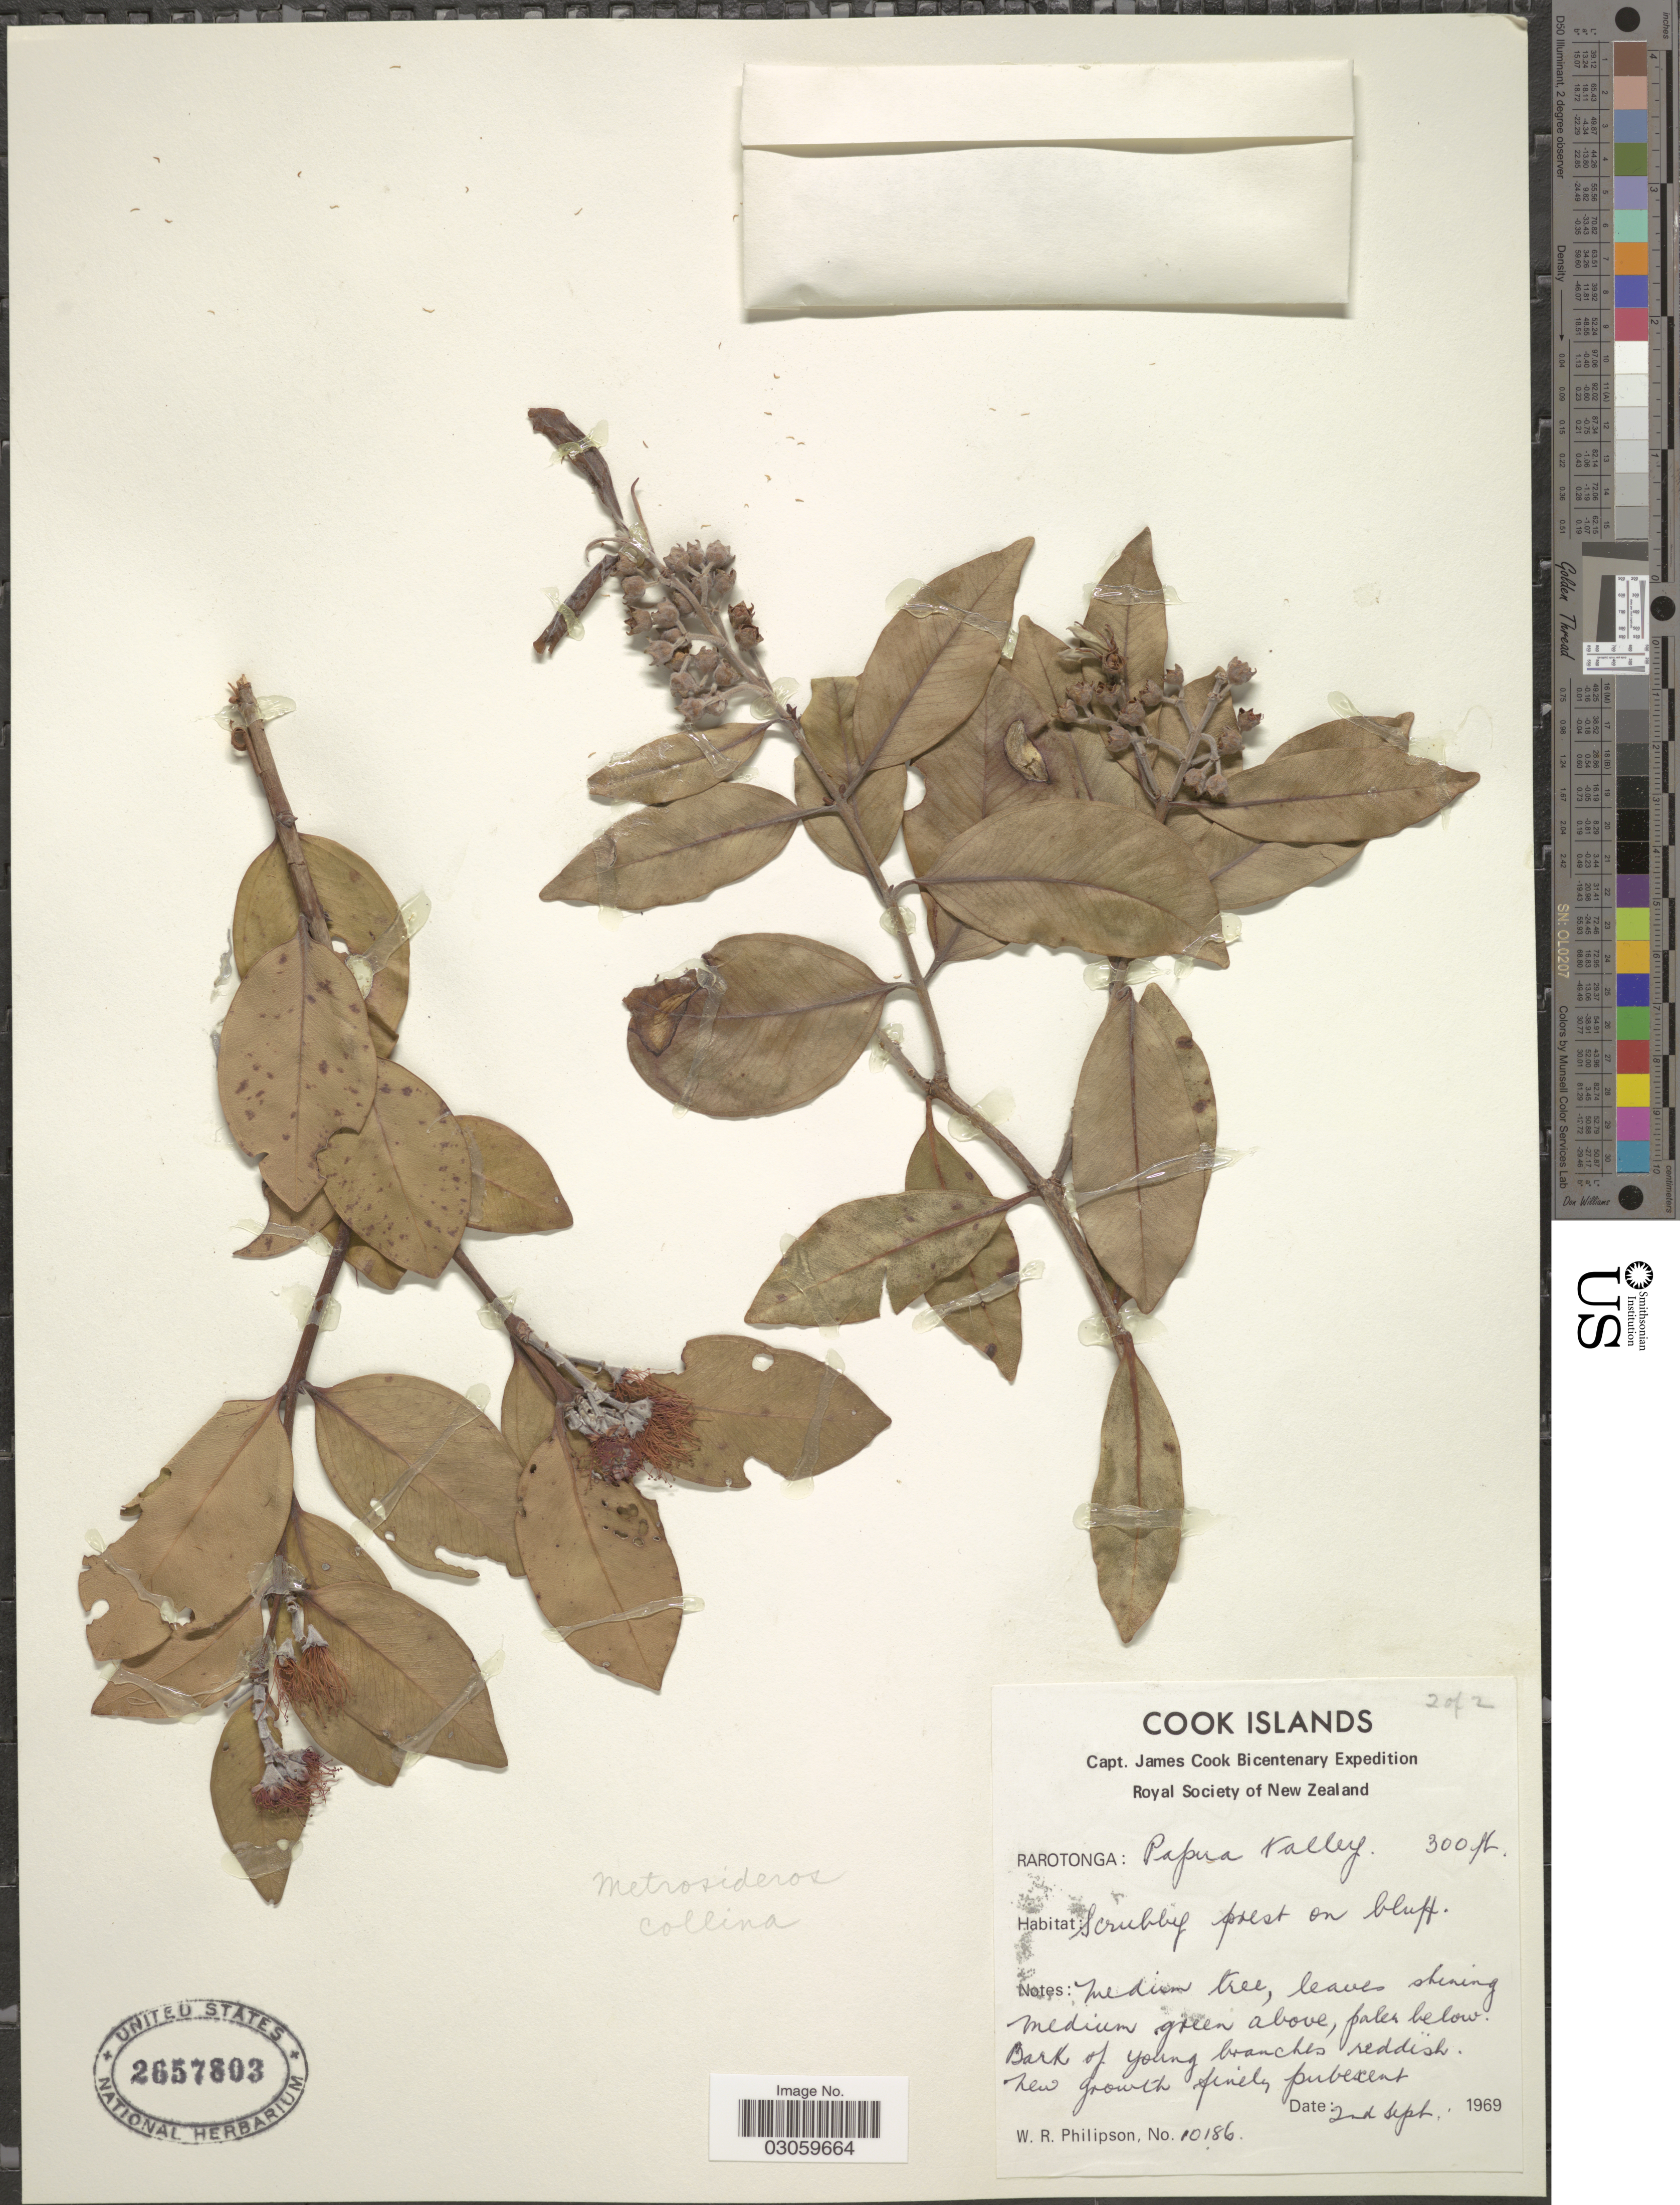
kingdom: Plantae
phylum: Tracheophyta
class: Magnoliopsida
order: Myrtales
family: Myrtaceae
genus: Metrosideros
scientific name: Metrosideros collina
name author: (J.R. Forst. & G. Forst.) A. Gray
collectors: W. R. Philipson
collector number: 10186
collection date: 1969-09-02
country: Cook Islands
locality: Rarotonga: Papua Valley.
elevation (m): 91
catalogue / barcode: US 2657803